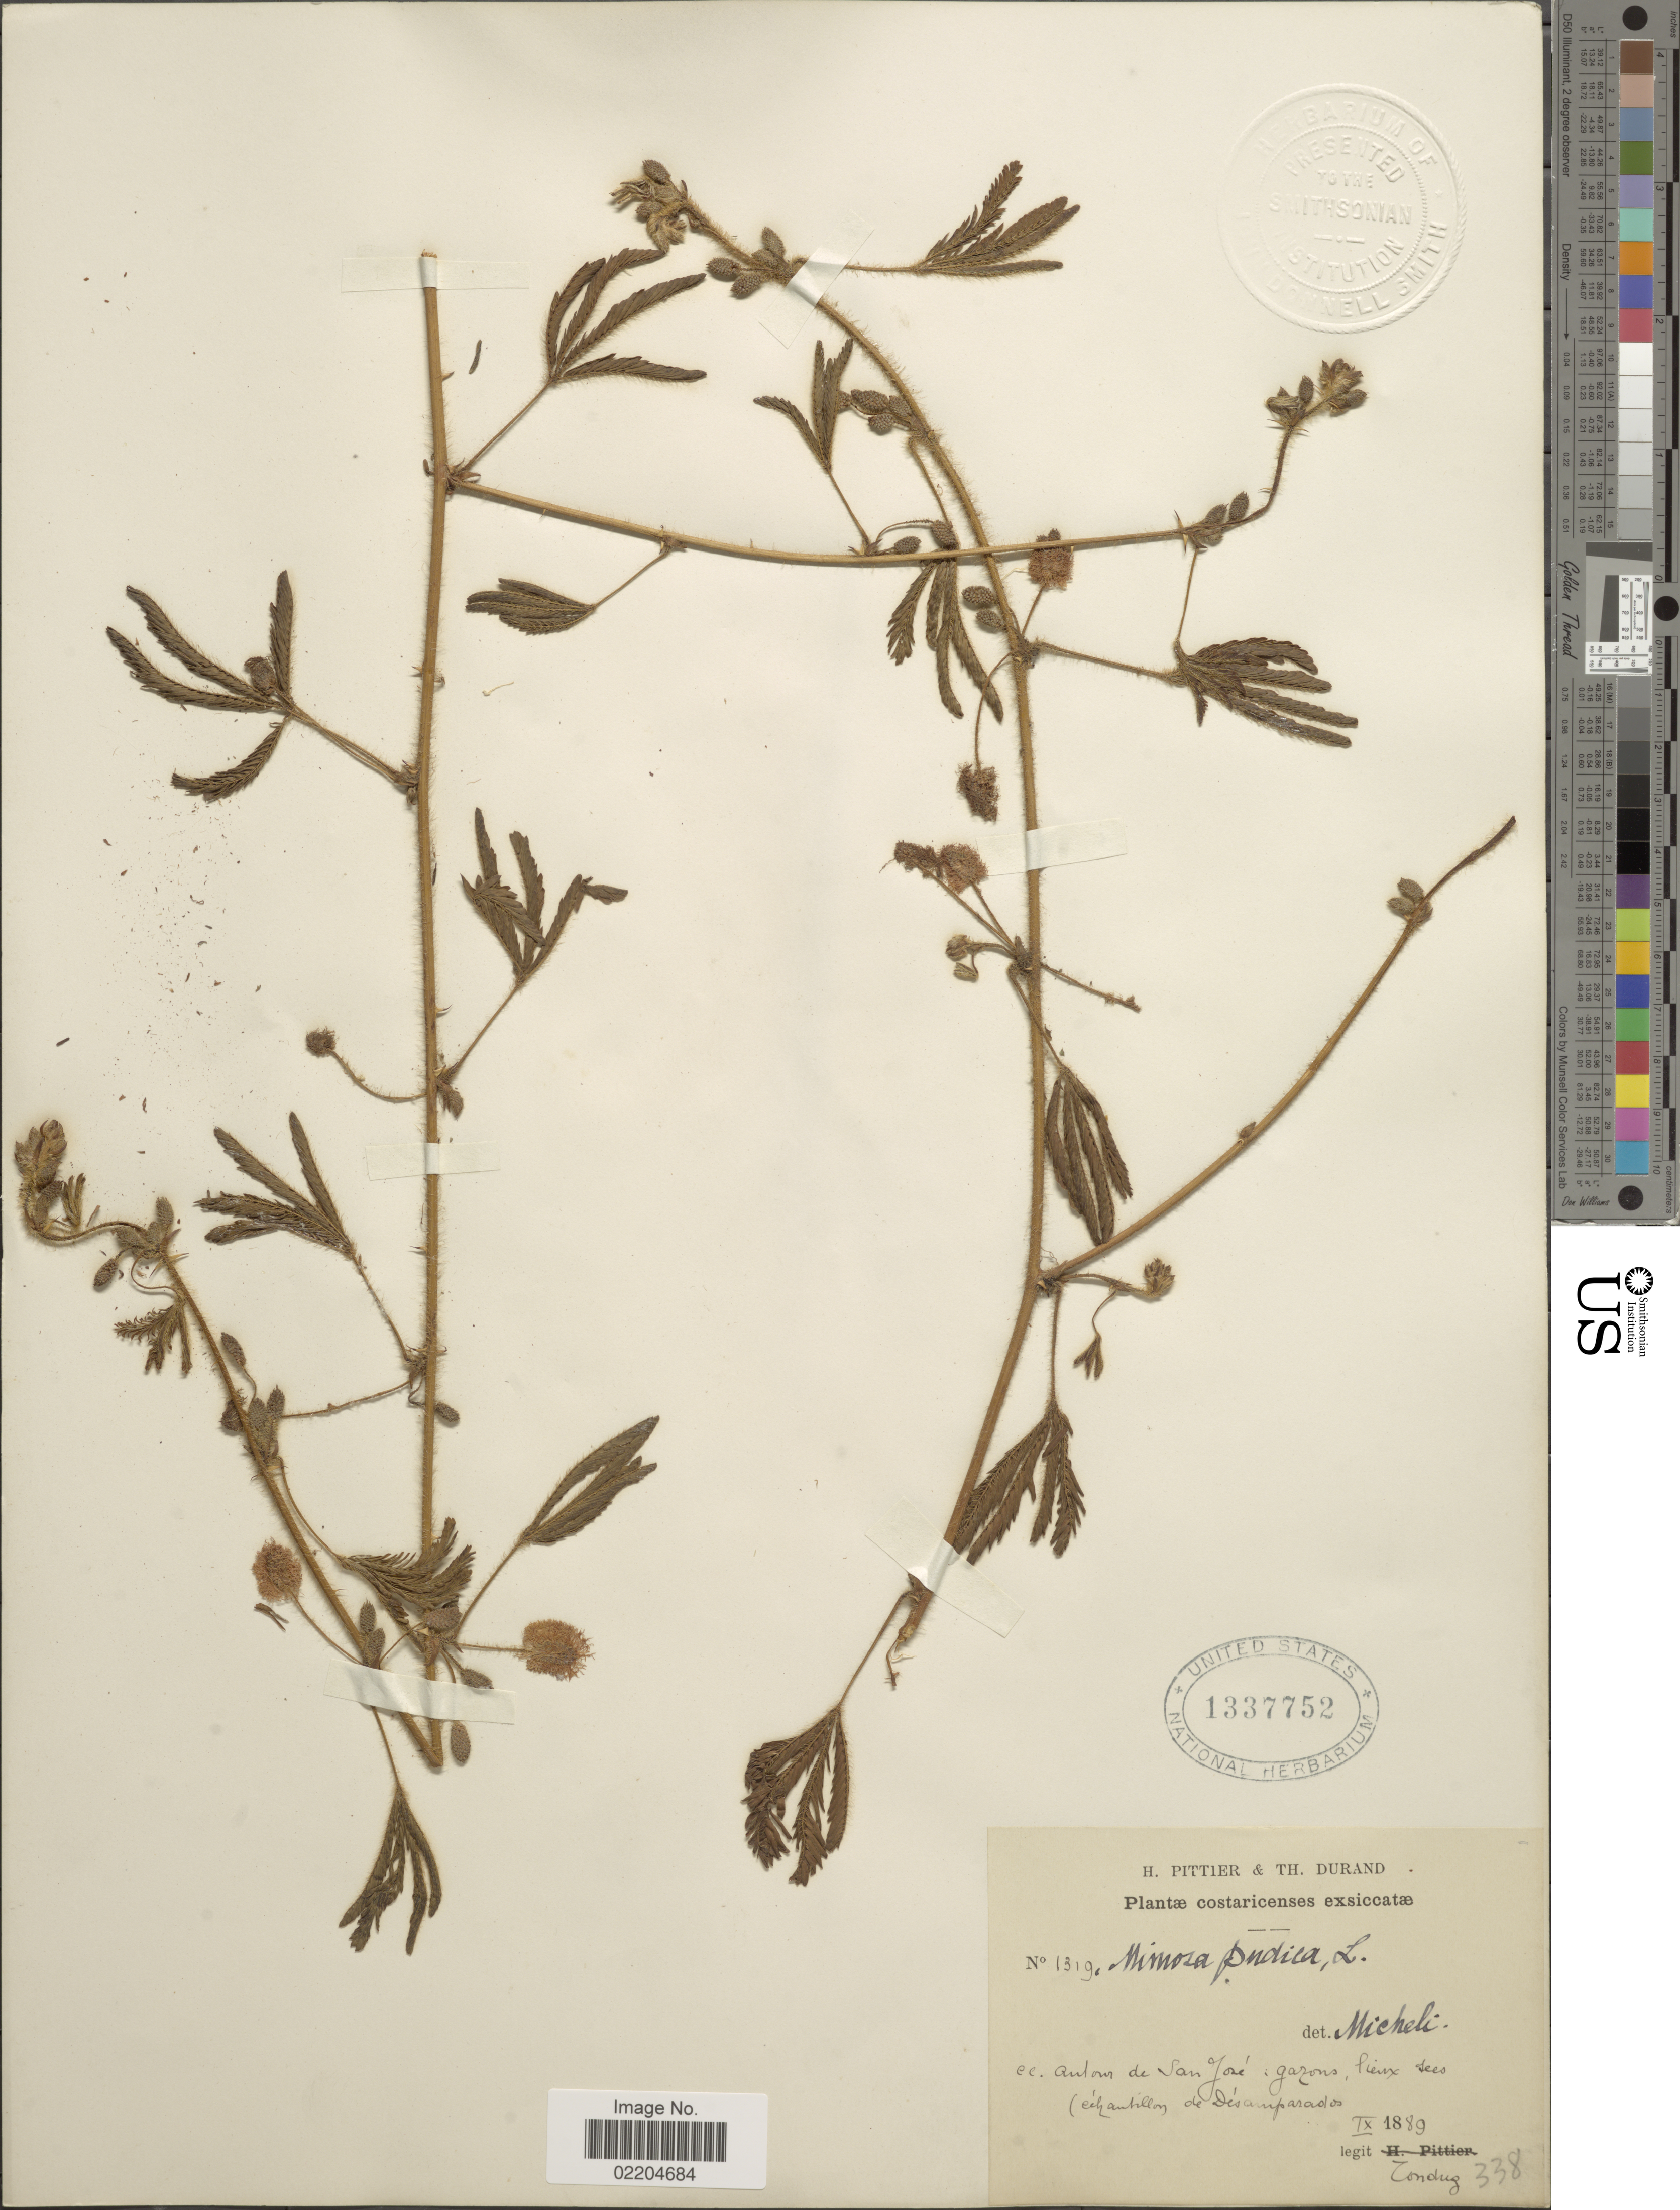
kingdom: Plantae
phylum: Tracheophyta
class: Magnoliopsida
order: Fabales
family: Fabaceae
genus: Mimosa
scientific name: Mimosa pudica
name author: L.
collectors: A. Tonduz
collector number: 1319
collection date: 1889-09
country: Costa Rica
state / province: San José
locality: Ec. autour de San Jose, gazons, lieux sees.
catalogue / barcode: US 1337752